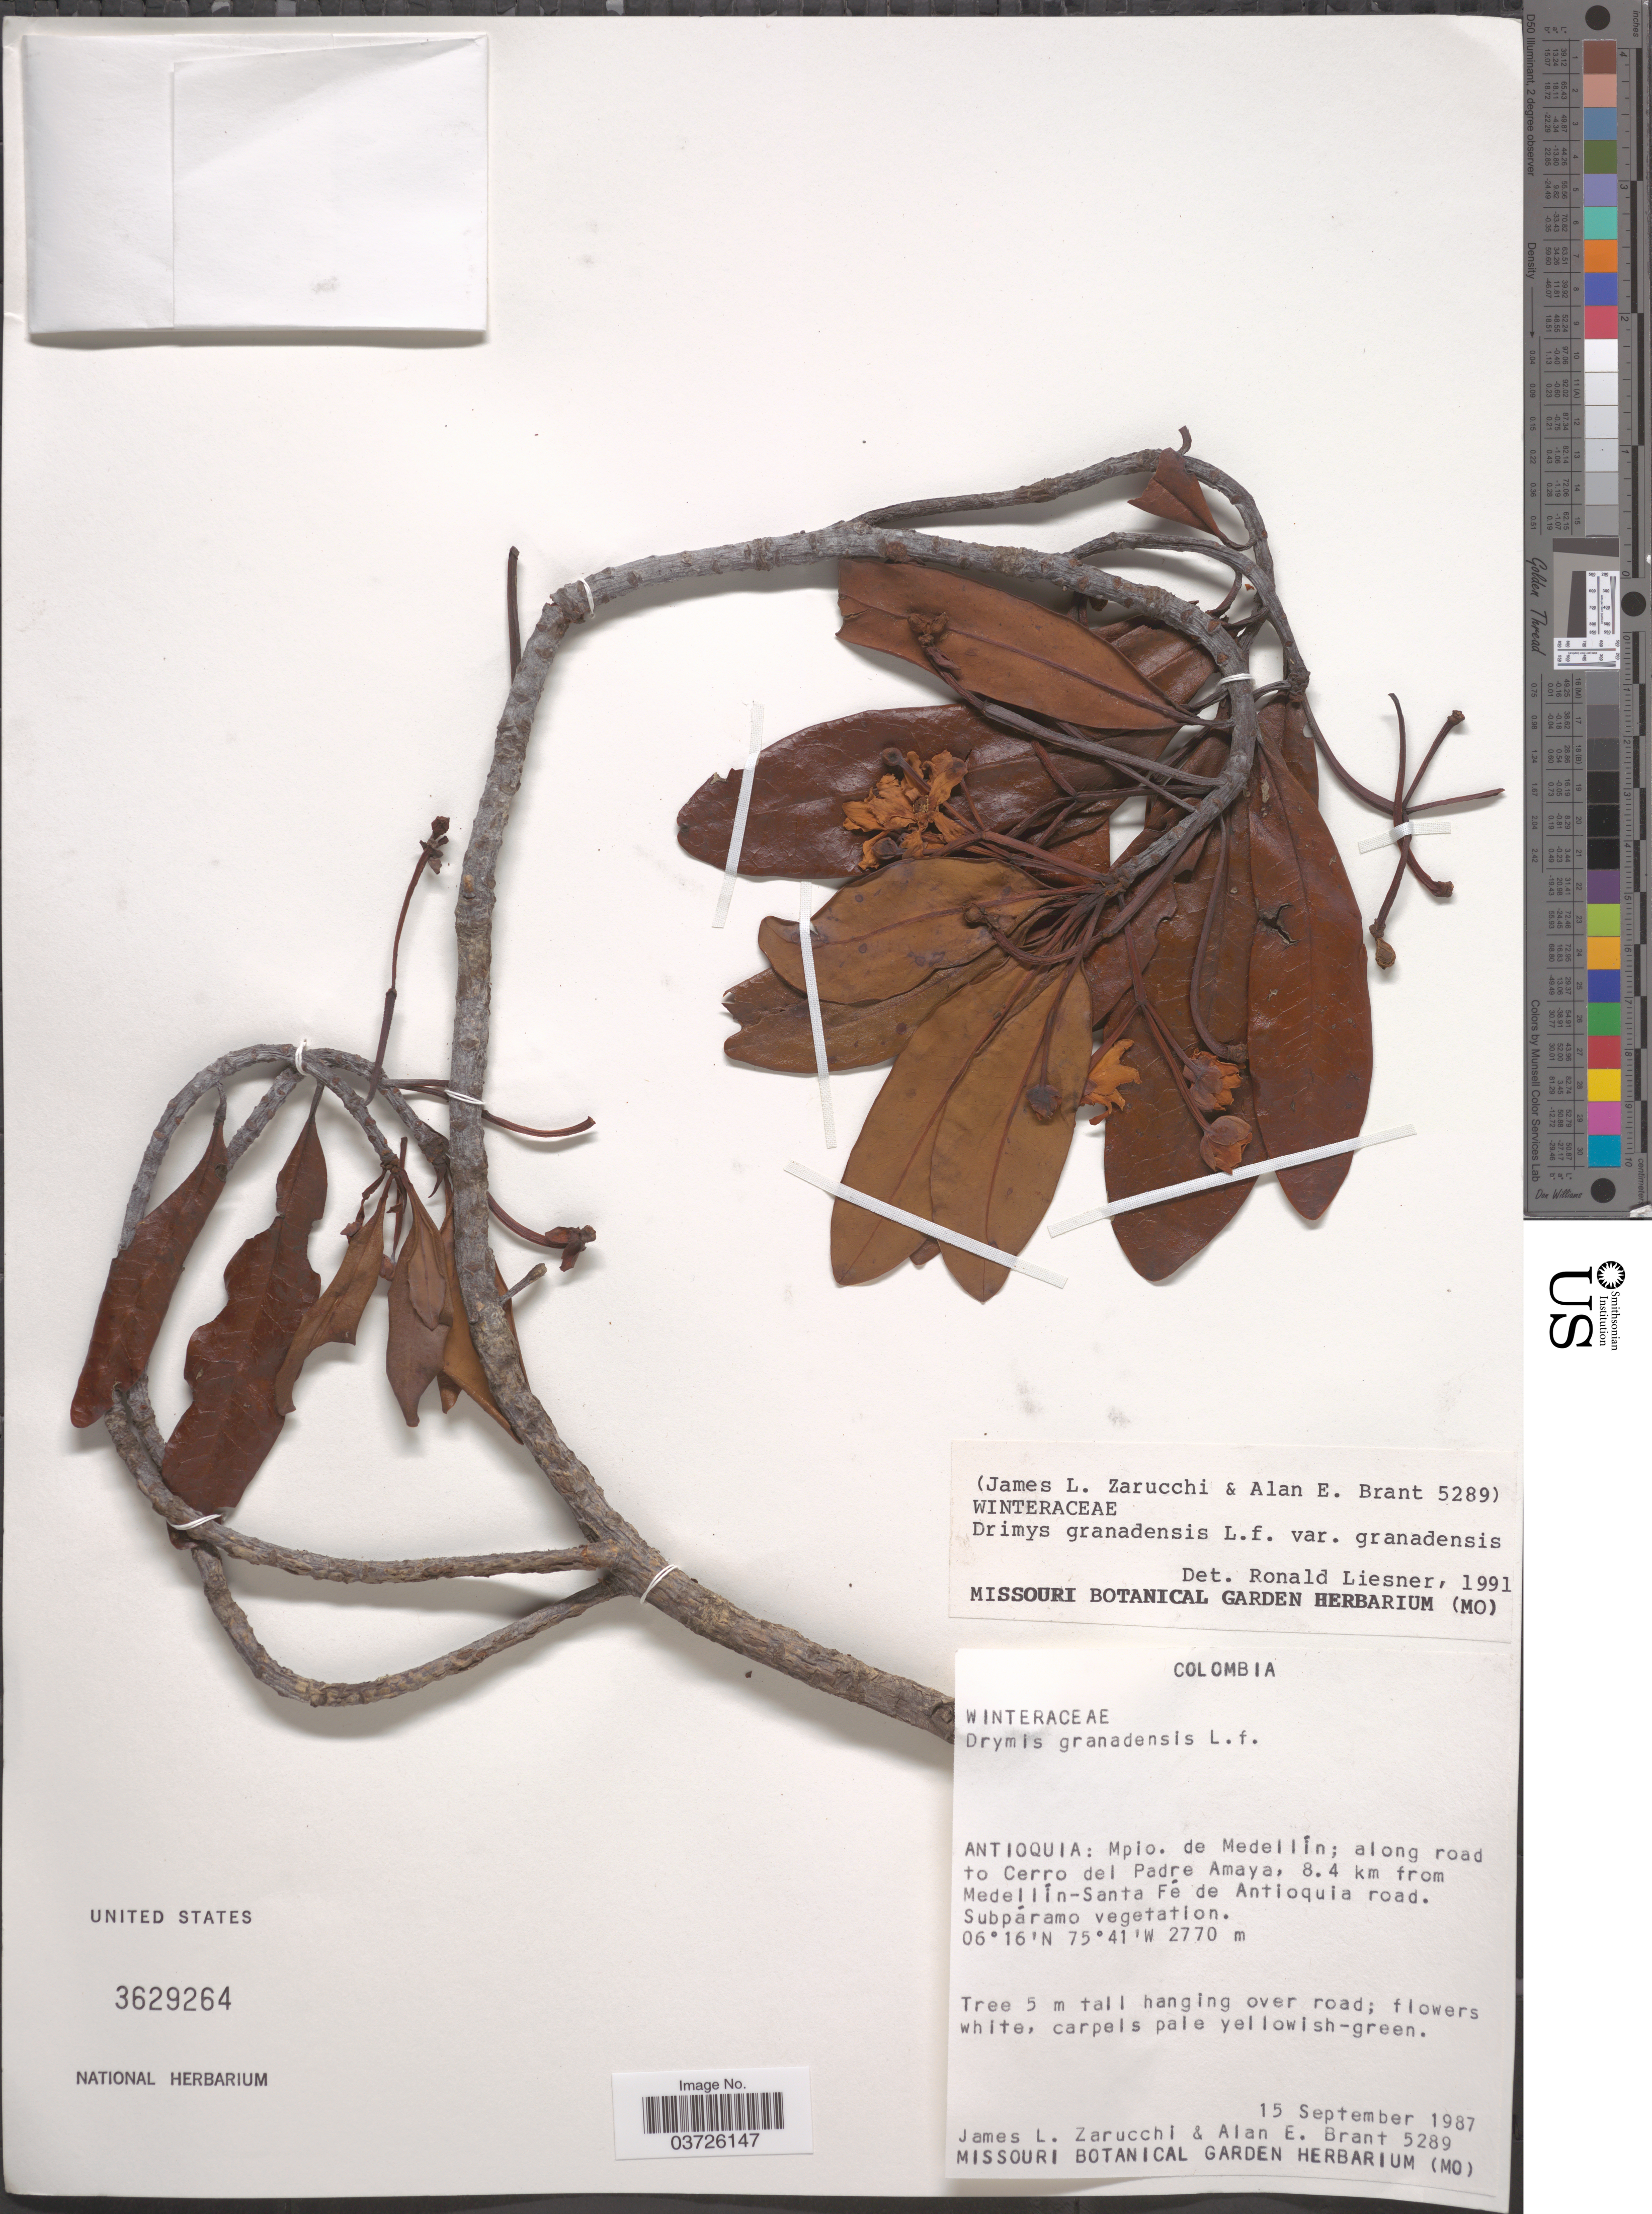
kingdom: Plantae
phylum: Tracheophyta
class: Magnoliopsida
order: Canellales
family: Winteraceae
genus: Drimys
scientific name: Drimys granadensis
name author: L. f.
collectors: J. L. Zarucchi & A. Brant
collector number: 5289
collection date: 1987-09-15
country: Colombia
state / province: Antioquia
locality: Mpio. de Medellín; along road to Cerro del Padre Amaya, 8.4 km from Medellín-Santa Fé de Antioquia road.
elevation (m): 2770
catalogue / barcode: US 3629264